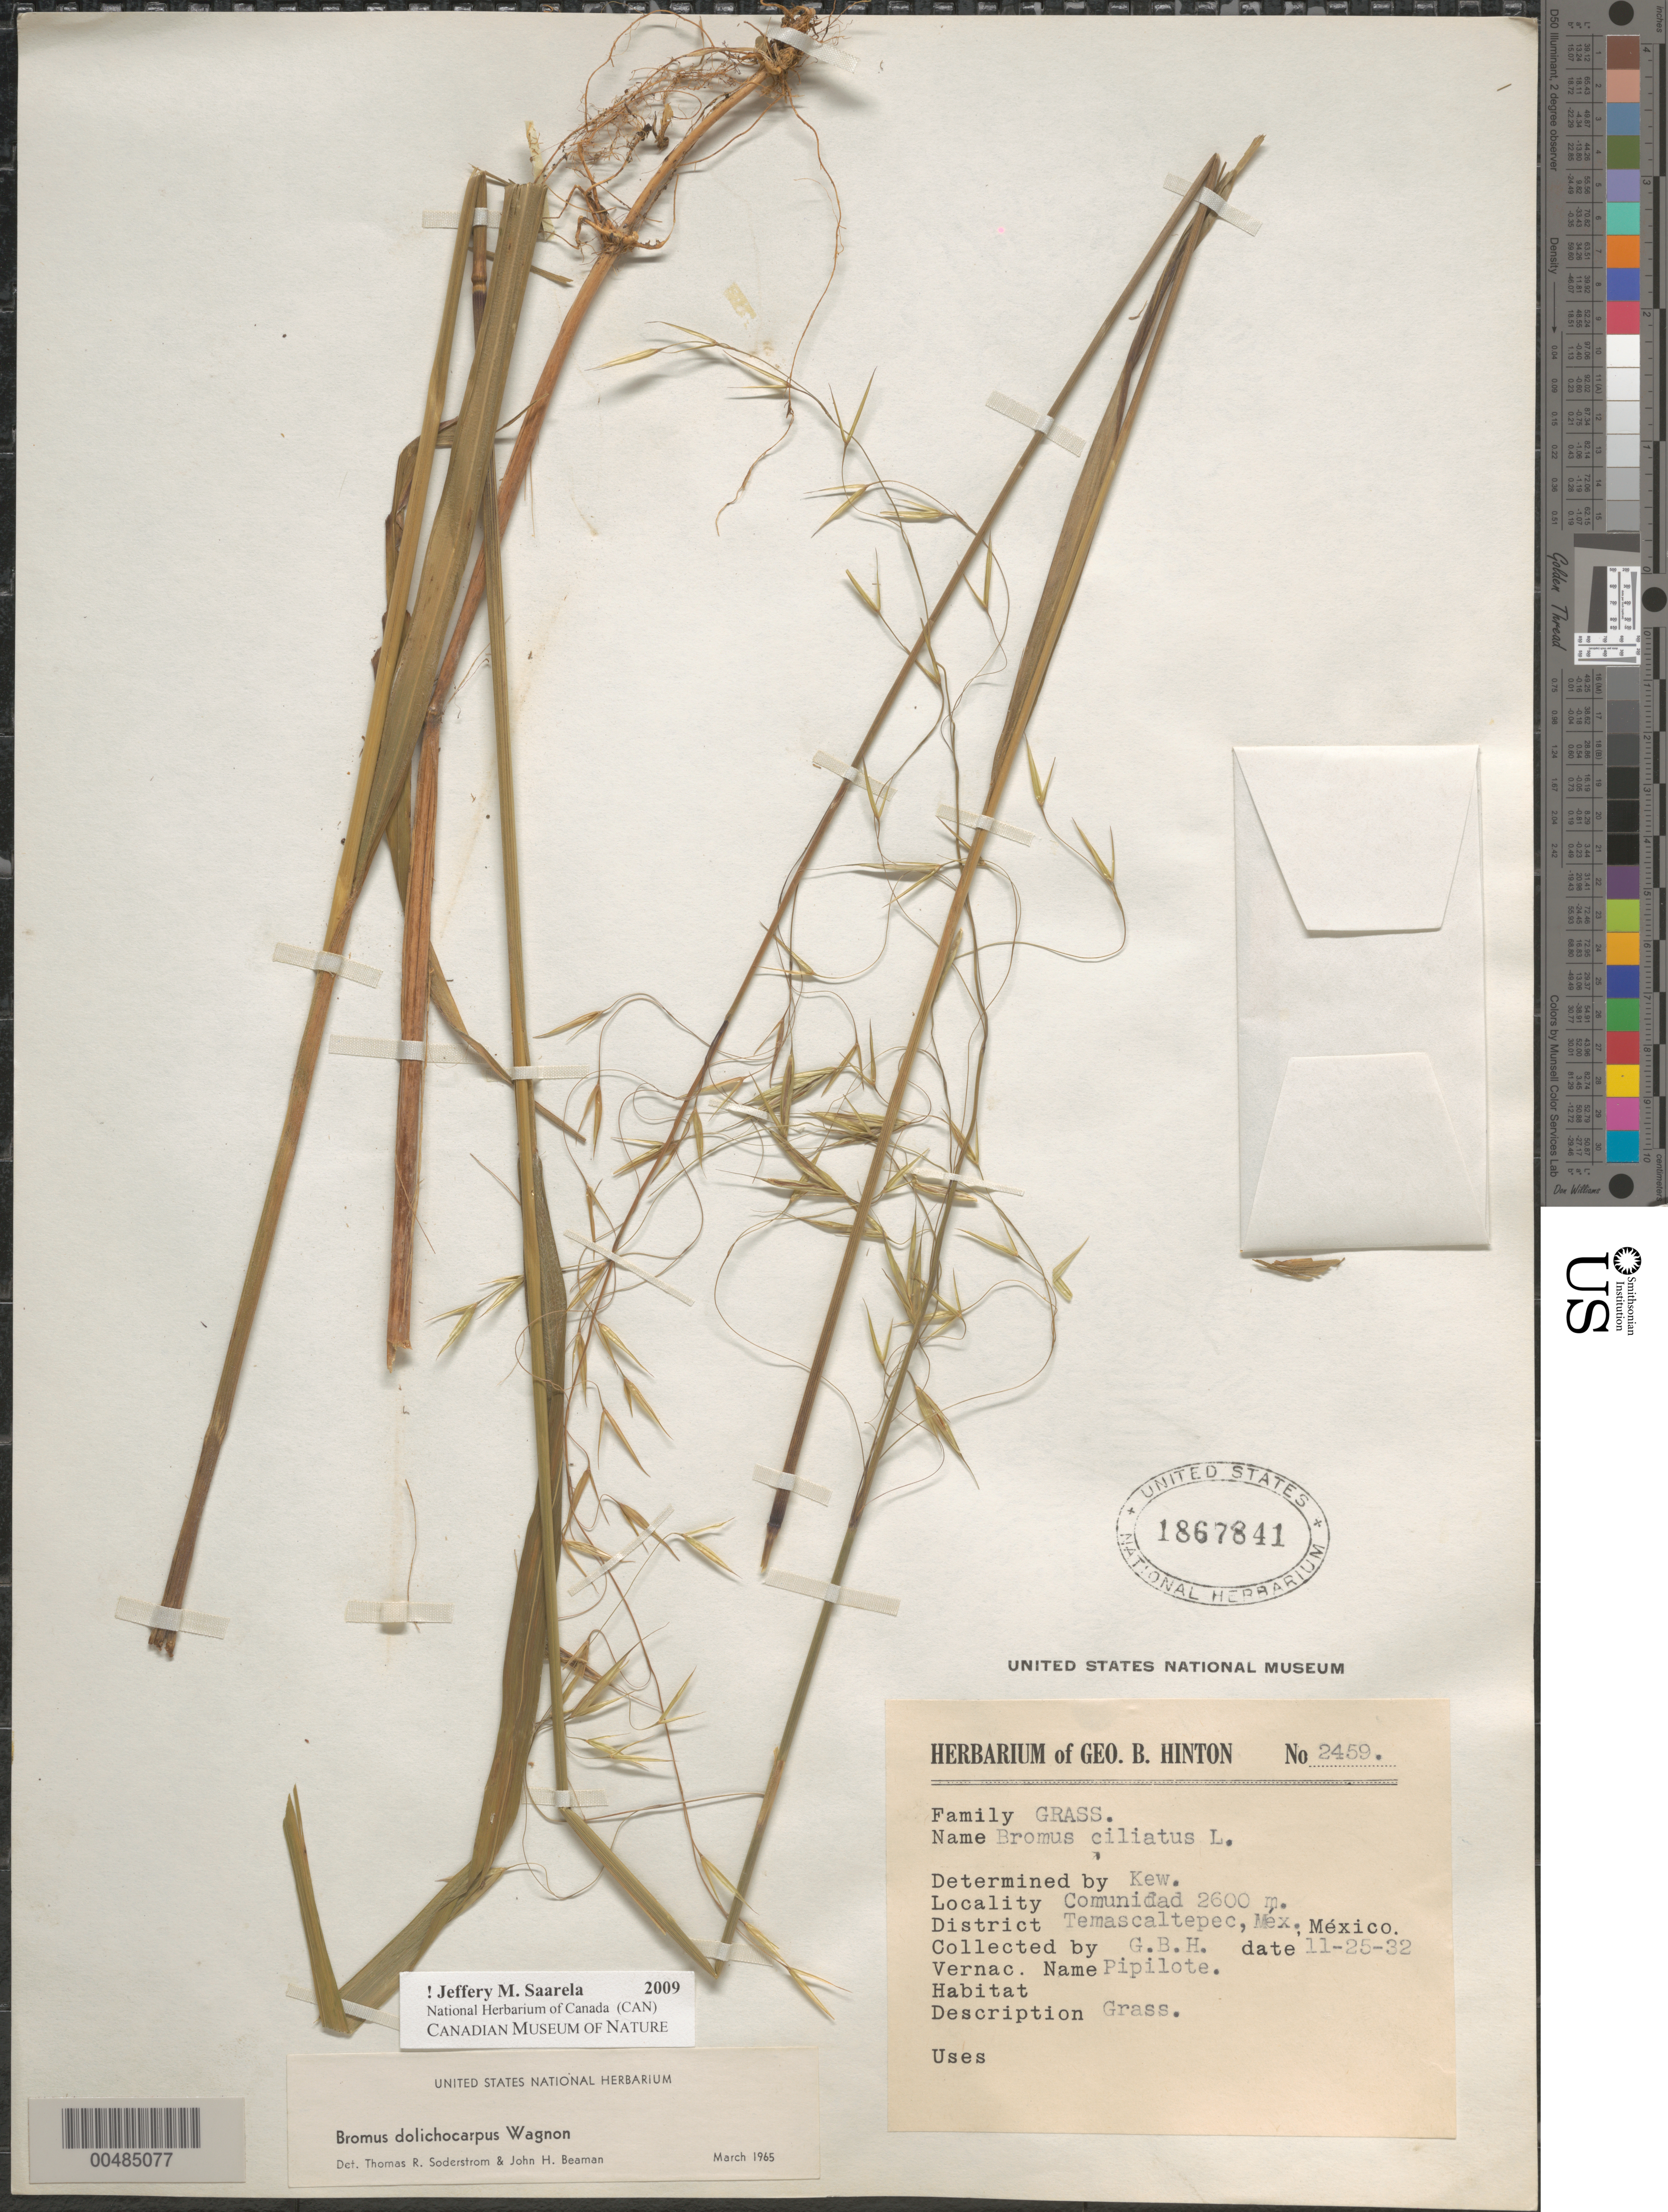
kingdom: Plantae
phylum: Tracheophyta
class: Liliopsida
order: Poales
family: Poaceae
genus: Bromus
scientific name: Bromus dolichocarpus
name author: Wagnon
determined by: Soderstrom, T. R.; Beaman, J. H.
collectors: G. B. Hinton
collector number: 2459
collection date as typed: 25 Nov 1932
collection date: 1932-11-25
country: Mexico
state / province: México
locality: Temascaltepec Dist., Comunidad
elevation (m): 2600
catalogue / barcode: US 1867841